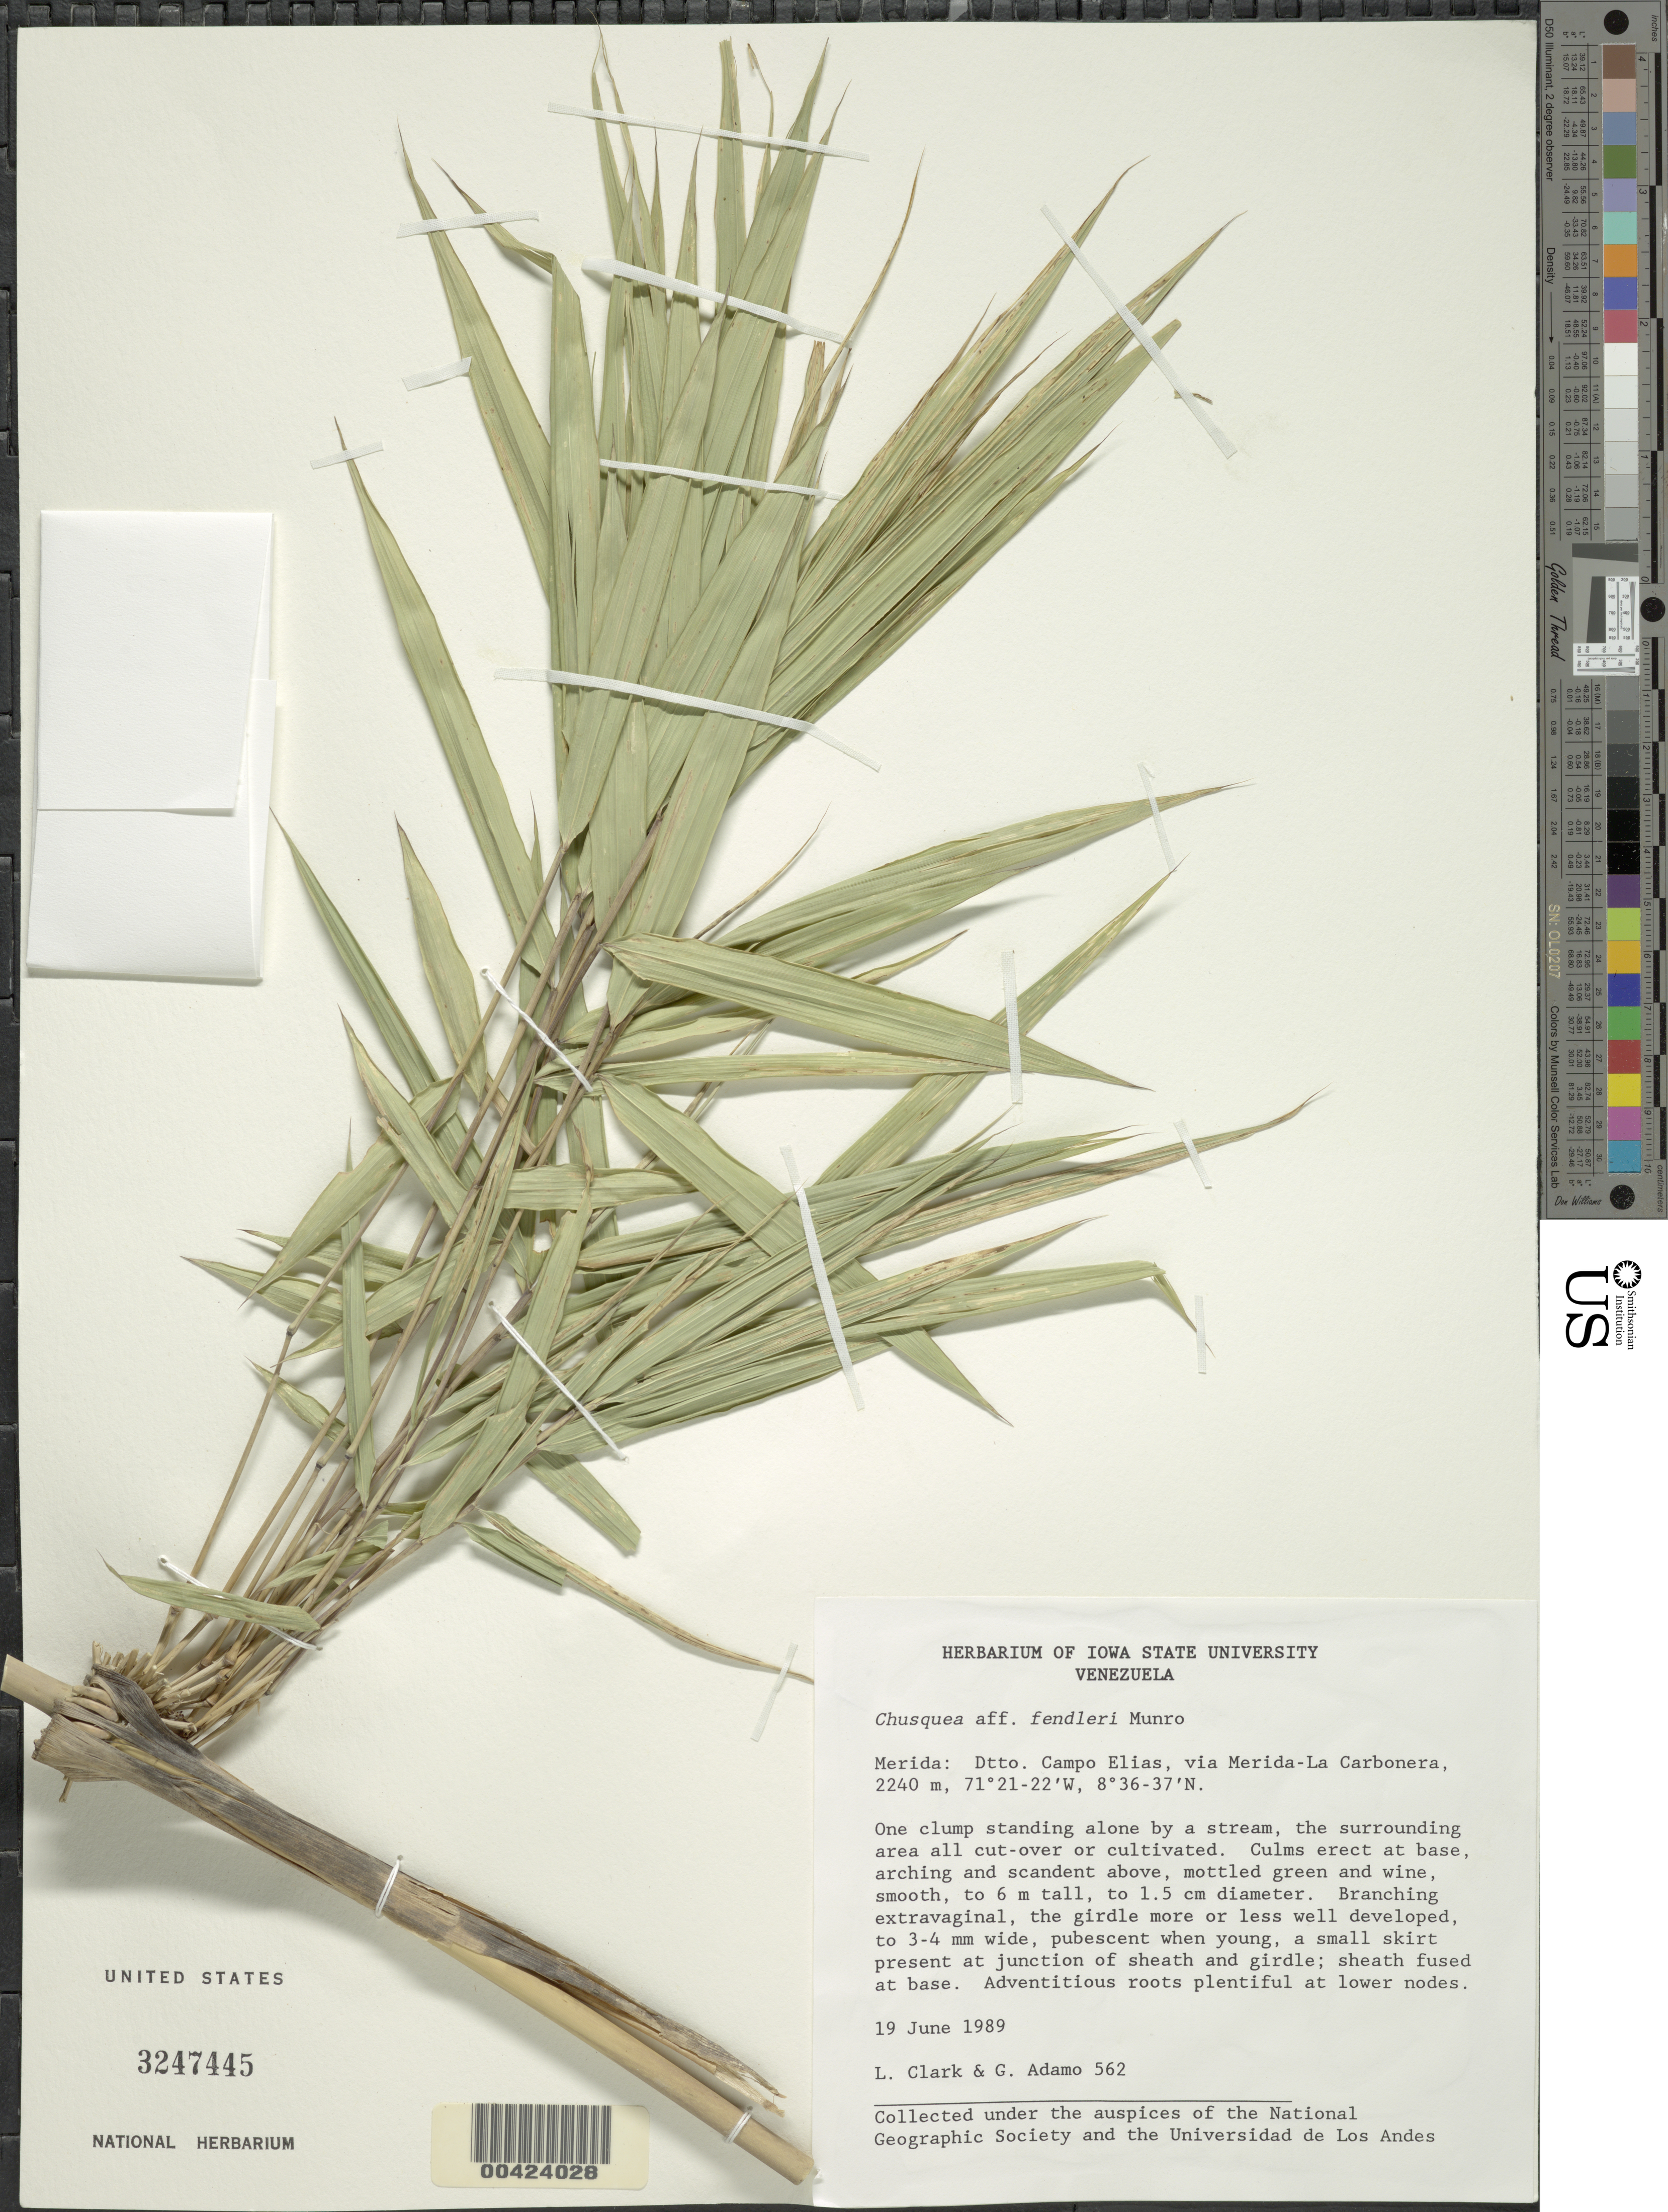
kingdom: Plantae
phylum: Tracheophyta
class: Liliopsida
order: Poales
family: Poaceae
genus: Chusquea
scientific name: Chusquea fendleri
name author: Munro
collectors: L. G. Clark, J. Gaviria & G. Adamo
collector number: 562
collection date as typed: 19 Jun 1989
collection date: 1989-06-19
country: Venezuela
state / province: Mérida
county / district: Campo Elías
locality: Via merida - la carbonera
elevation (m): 2240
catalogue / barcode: US 3247445